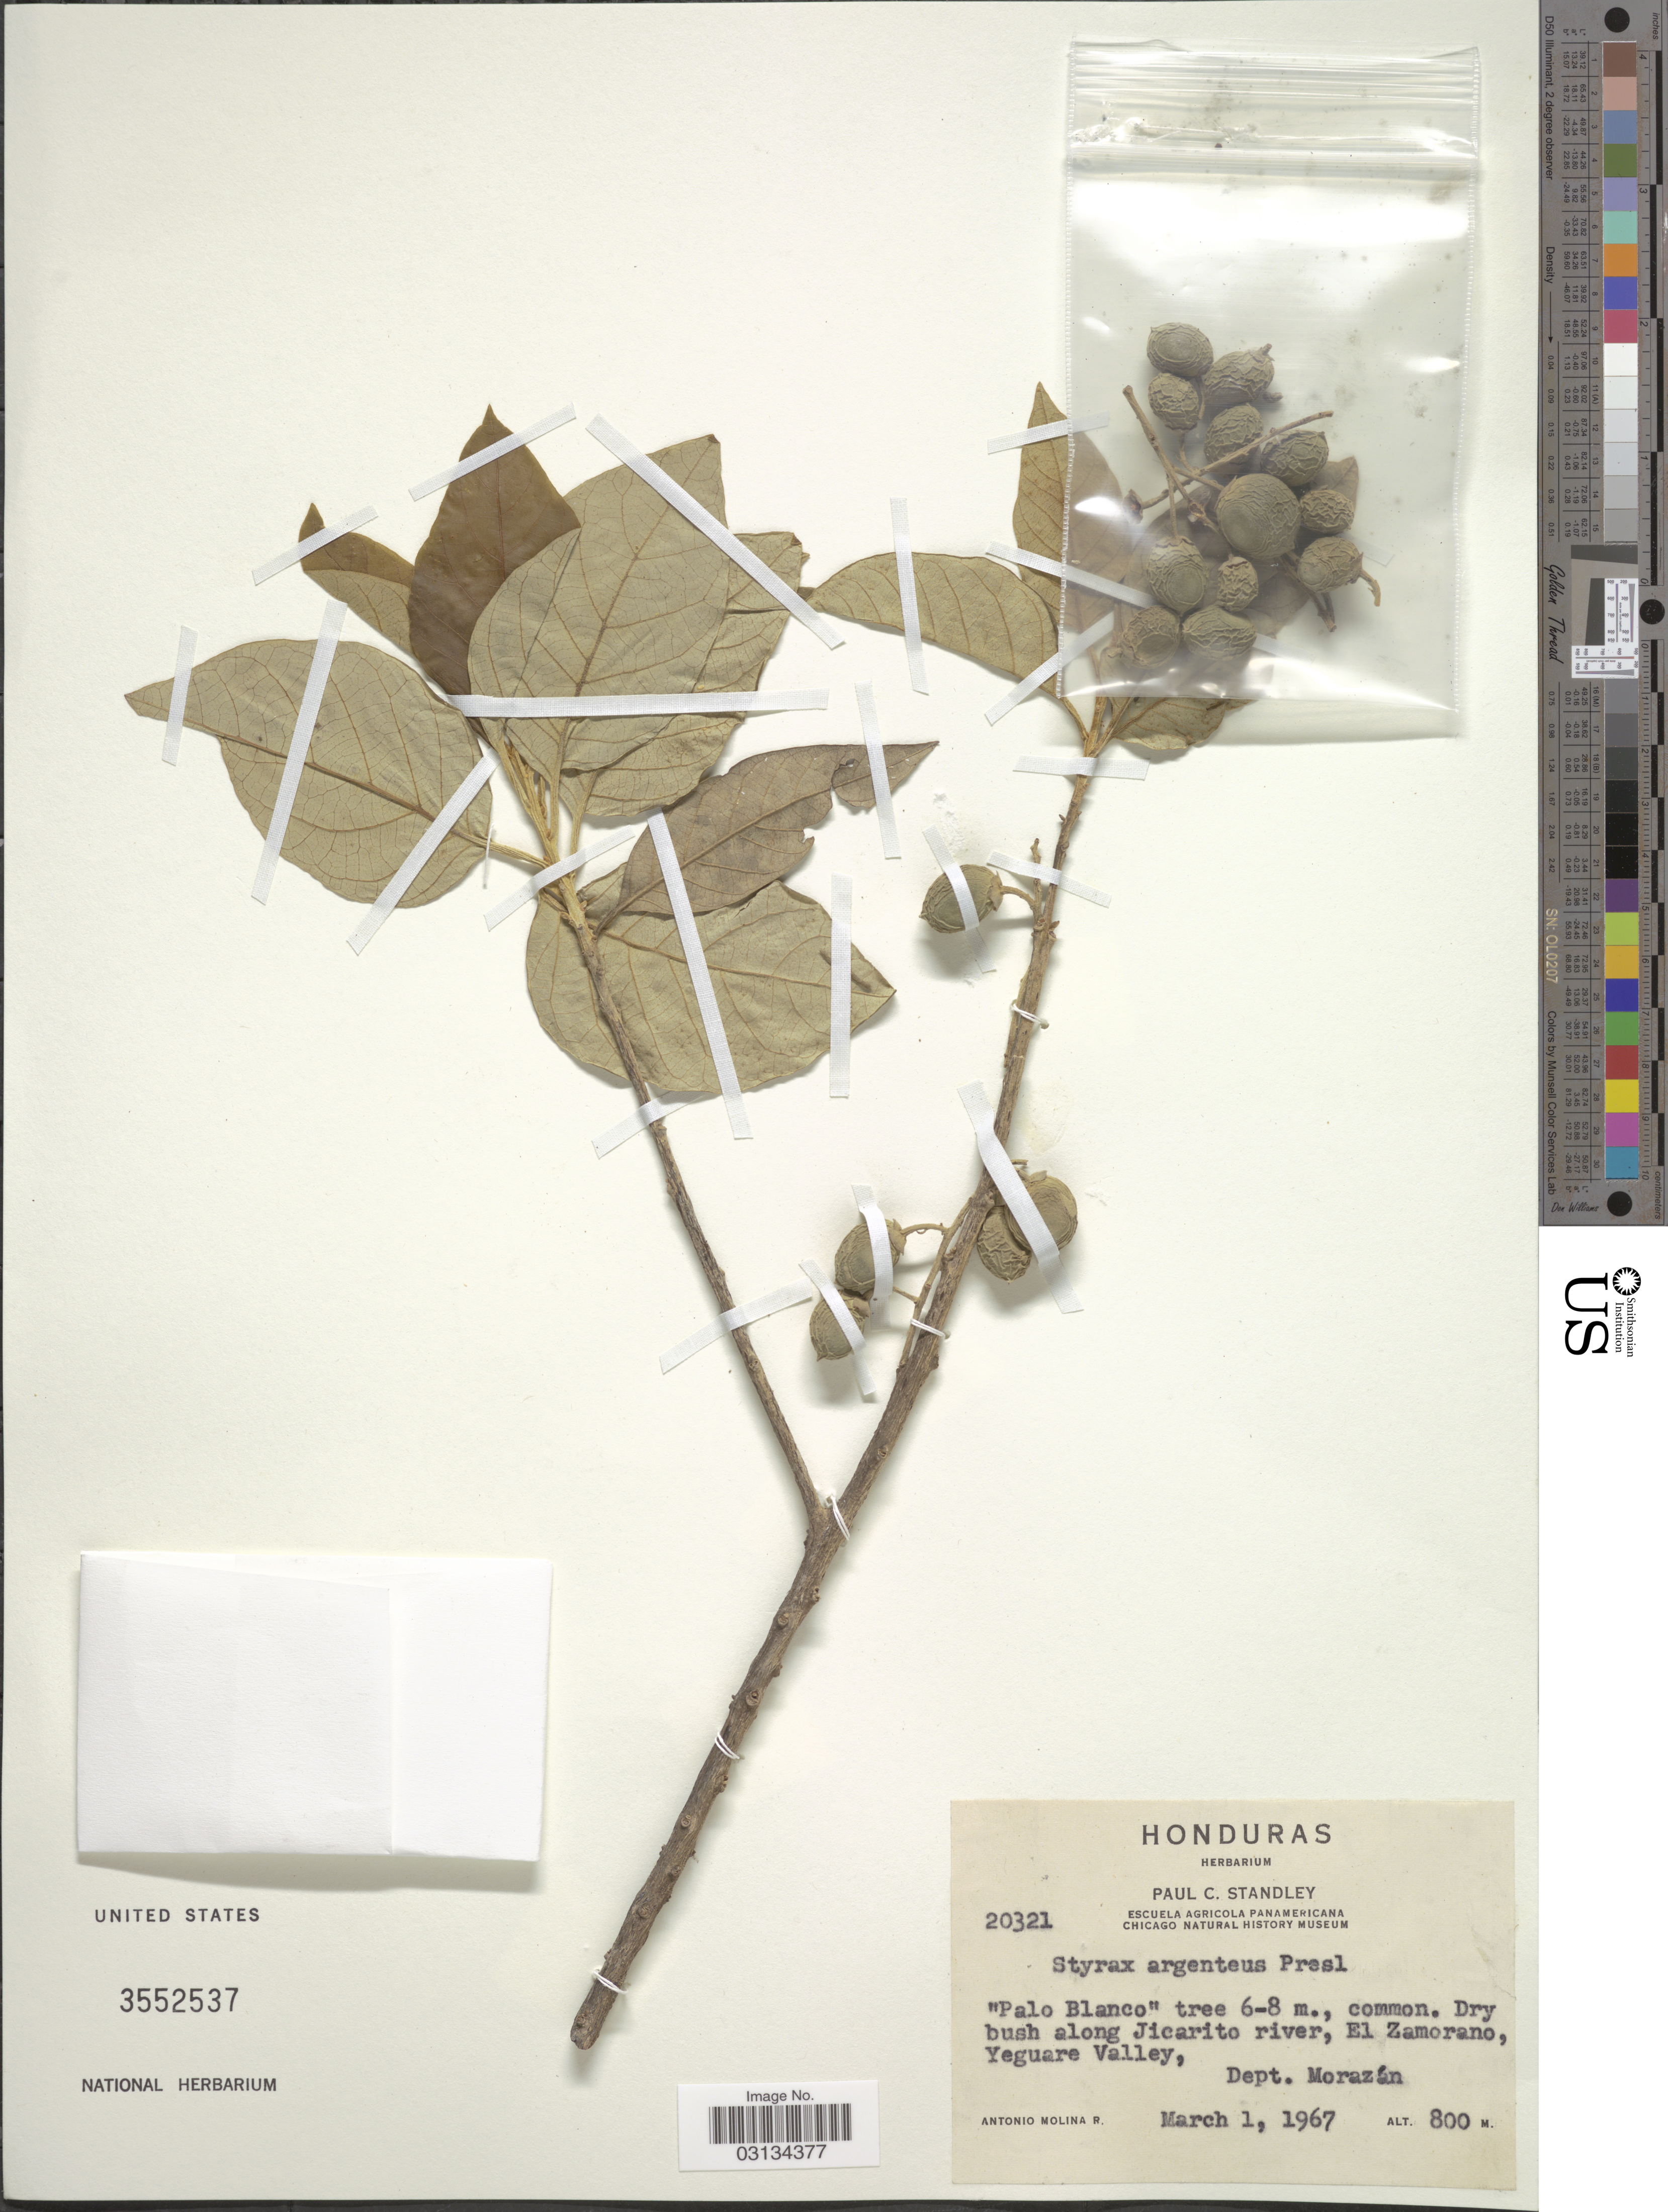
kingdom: Plantae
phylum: Tracheophyta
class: Magnoliopsida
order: Ericales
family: Styracaceae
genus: Styrax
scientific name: Styrax argenteus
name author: C. Presl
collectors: A. Molina R.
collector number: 20321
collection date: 1967-03-01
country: Honduras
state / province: Fco. Morazán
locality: Along Jicarito River, El Zamorano, Yeguare Valley, Dept. Morazán.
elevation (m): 800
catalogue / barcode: US 3552537